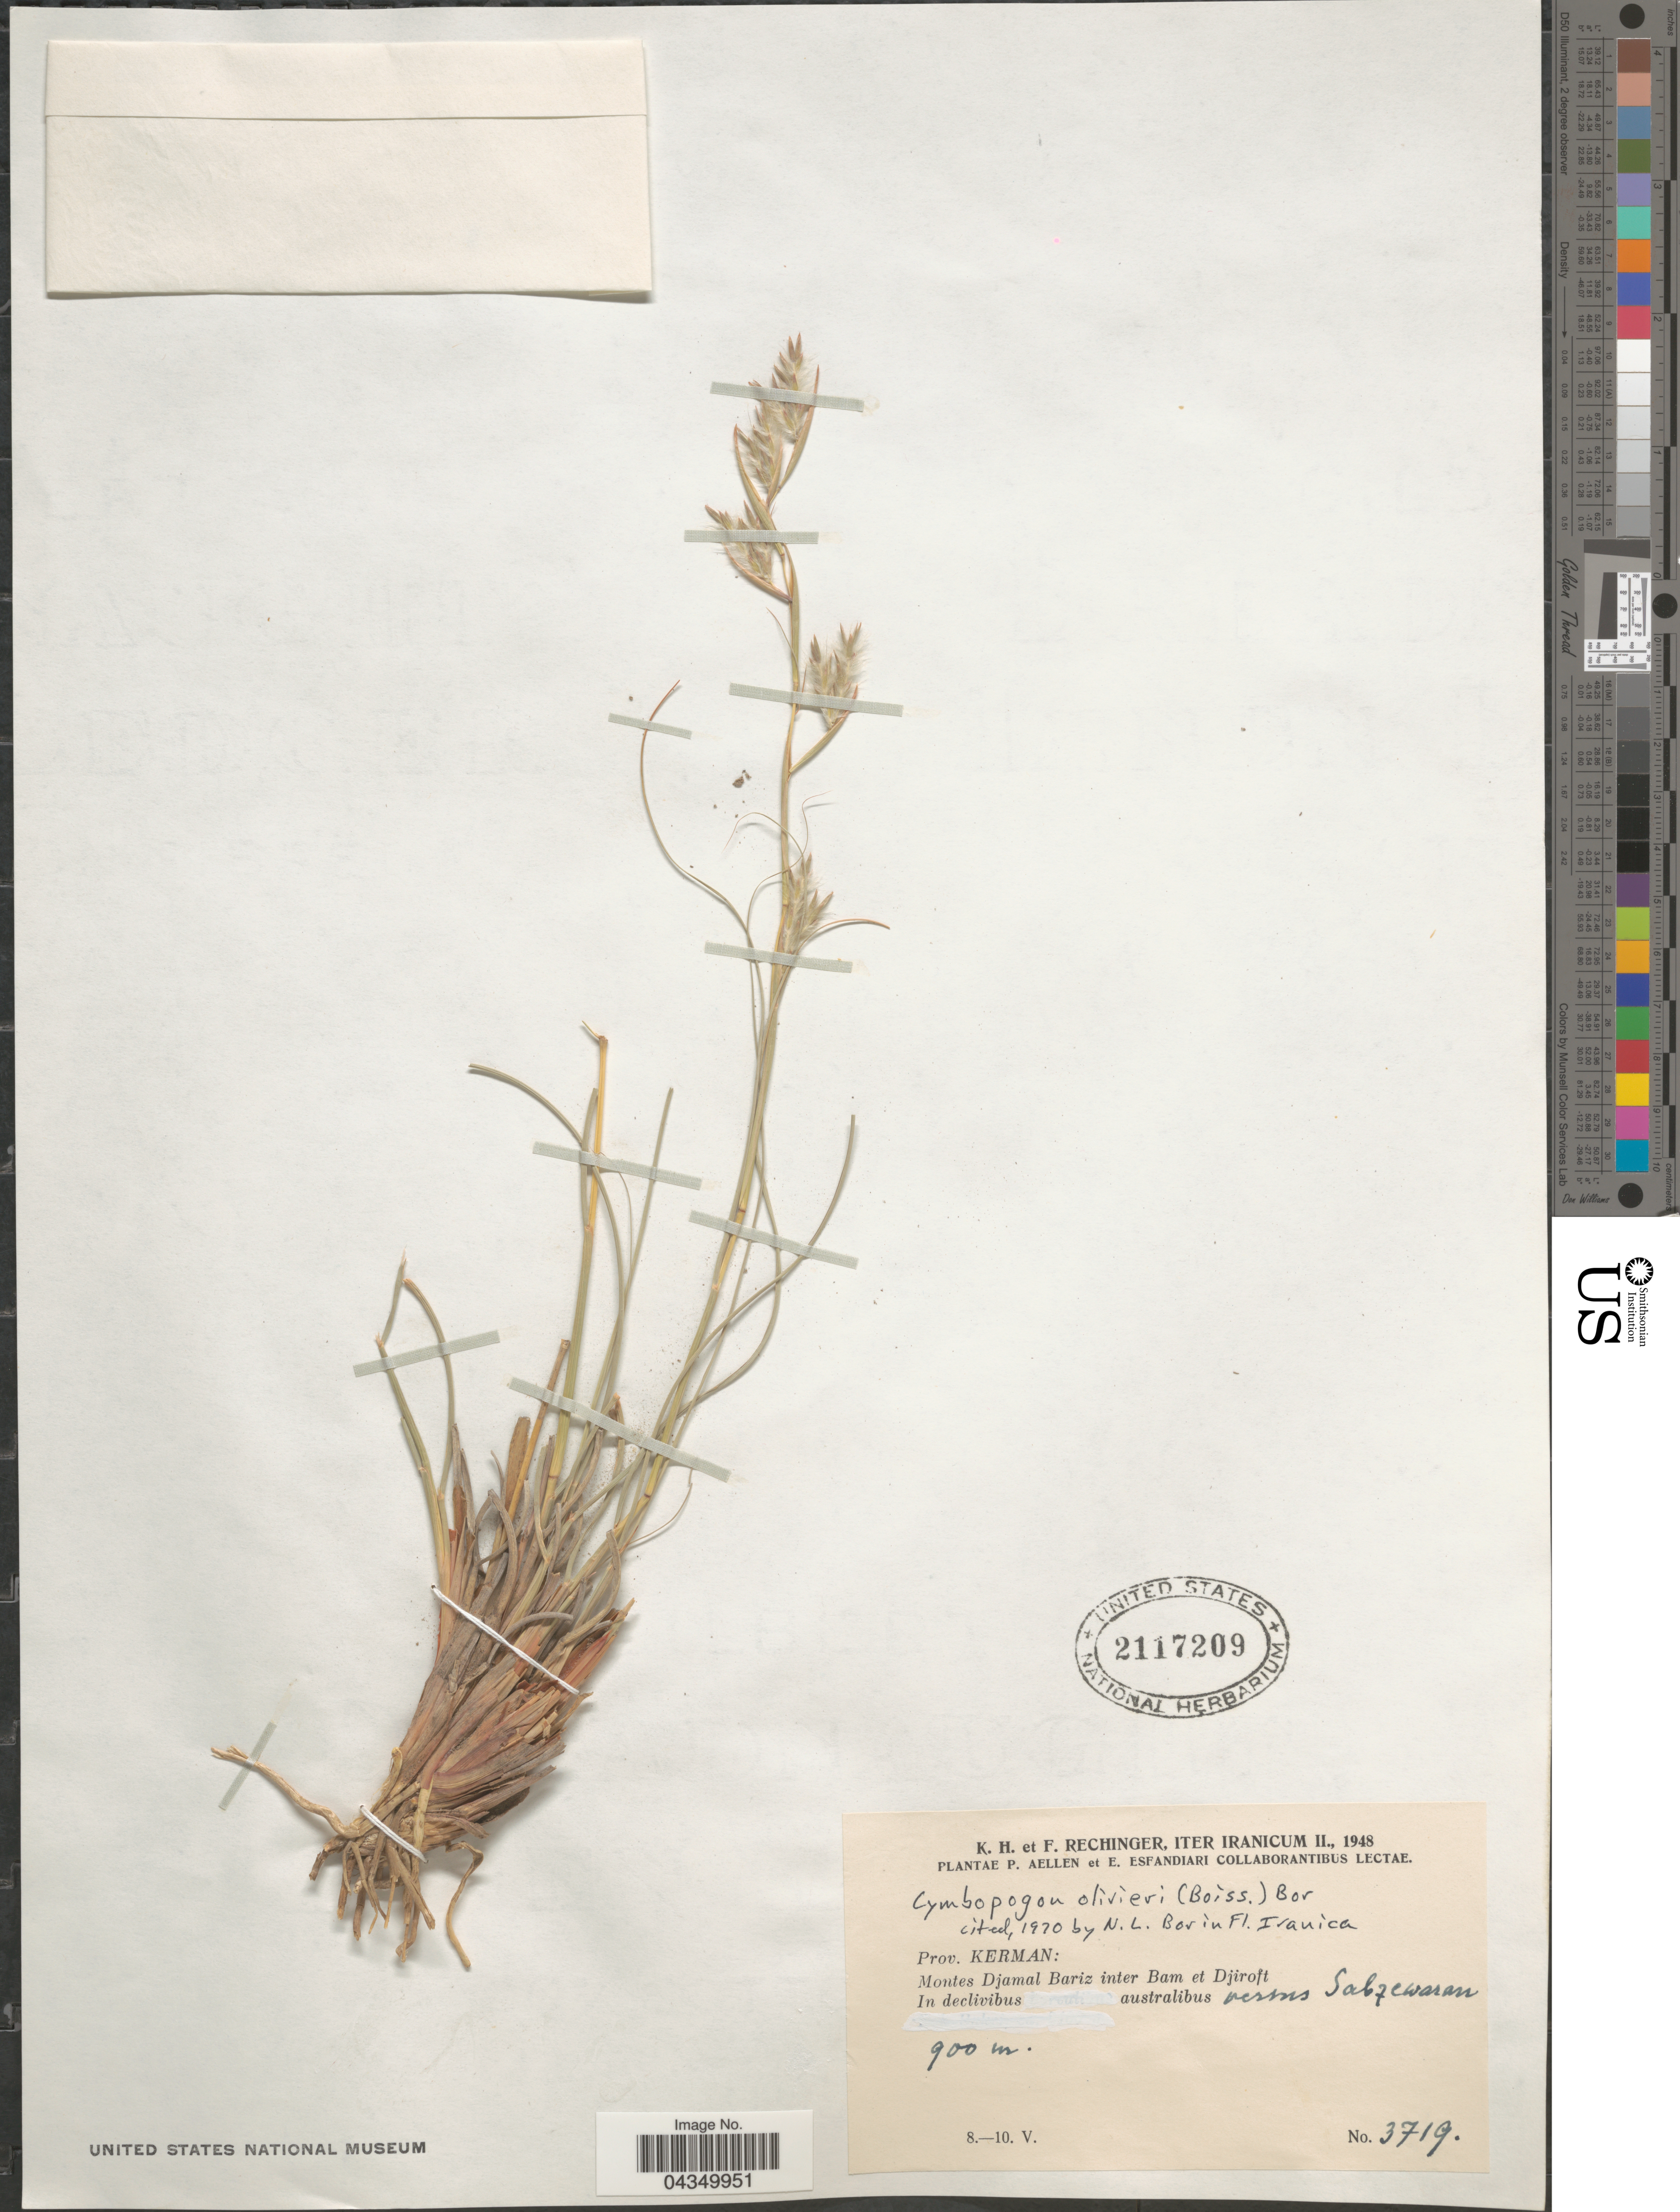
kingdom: Plantae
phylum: Tracheophyta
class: Liliopsida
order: Poales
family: Poaceae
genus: Cymbopogon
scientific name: Cymbopogon iwarancusa subsp. olivieri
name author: (Boiss.) Soenarko & Reinwardtia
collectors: K. H. Rechinger & F. Rechinger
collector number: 3719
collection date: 1948-05-08/1948-05-10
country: Iran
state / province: Kerman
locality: Iter Iranicum II., 1948. Montes Djamal Bariz inter Bam et Djiroft. In declivibus australibus versus Sabzewaran.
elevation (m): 900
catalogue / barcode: US 2117209